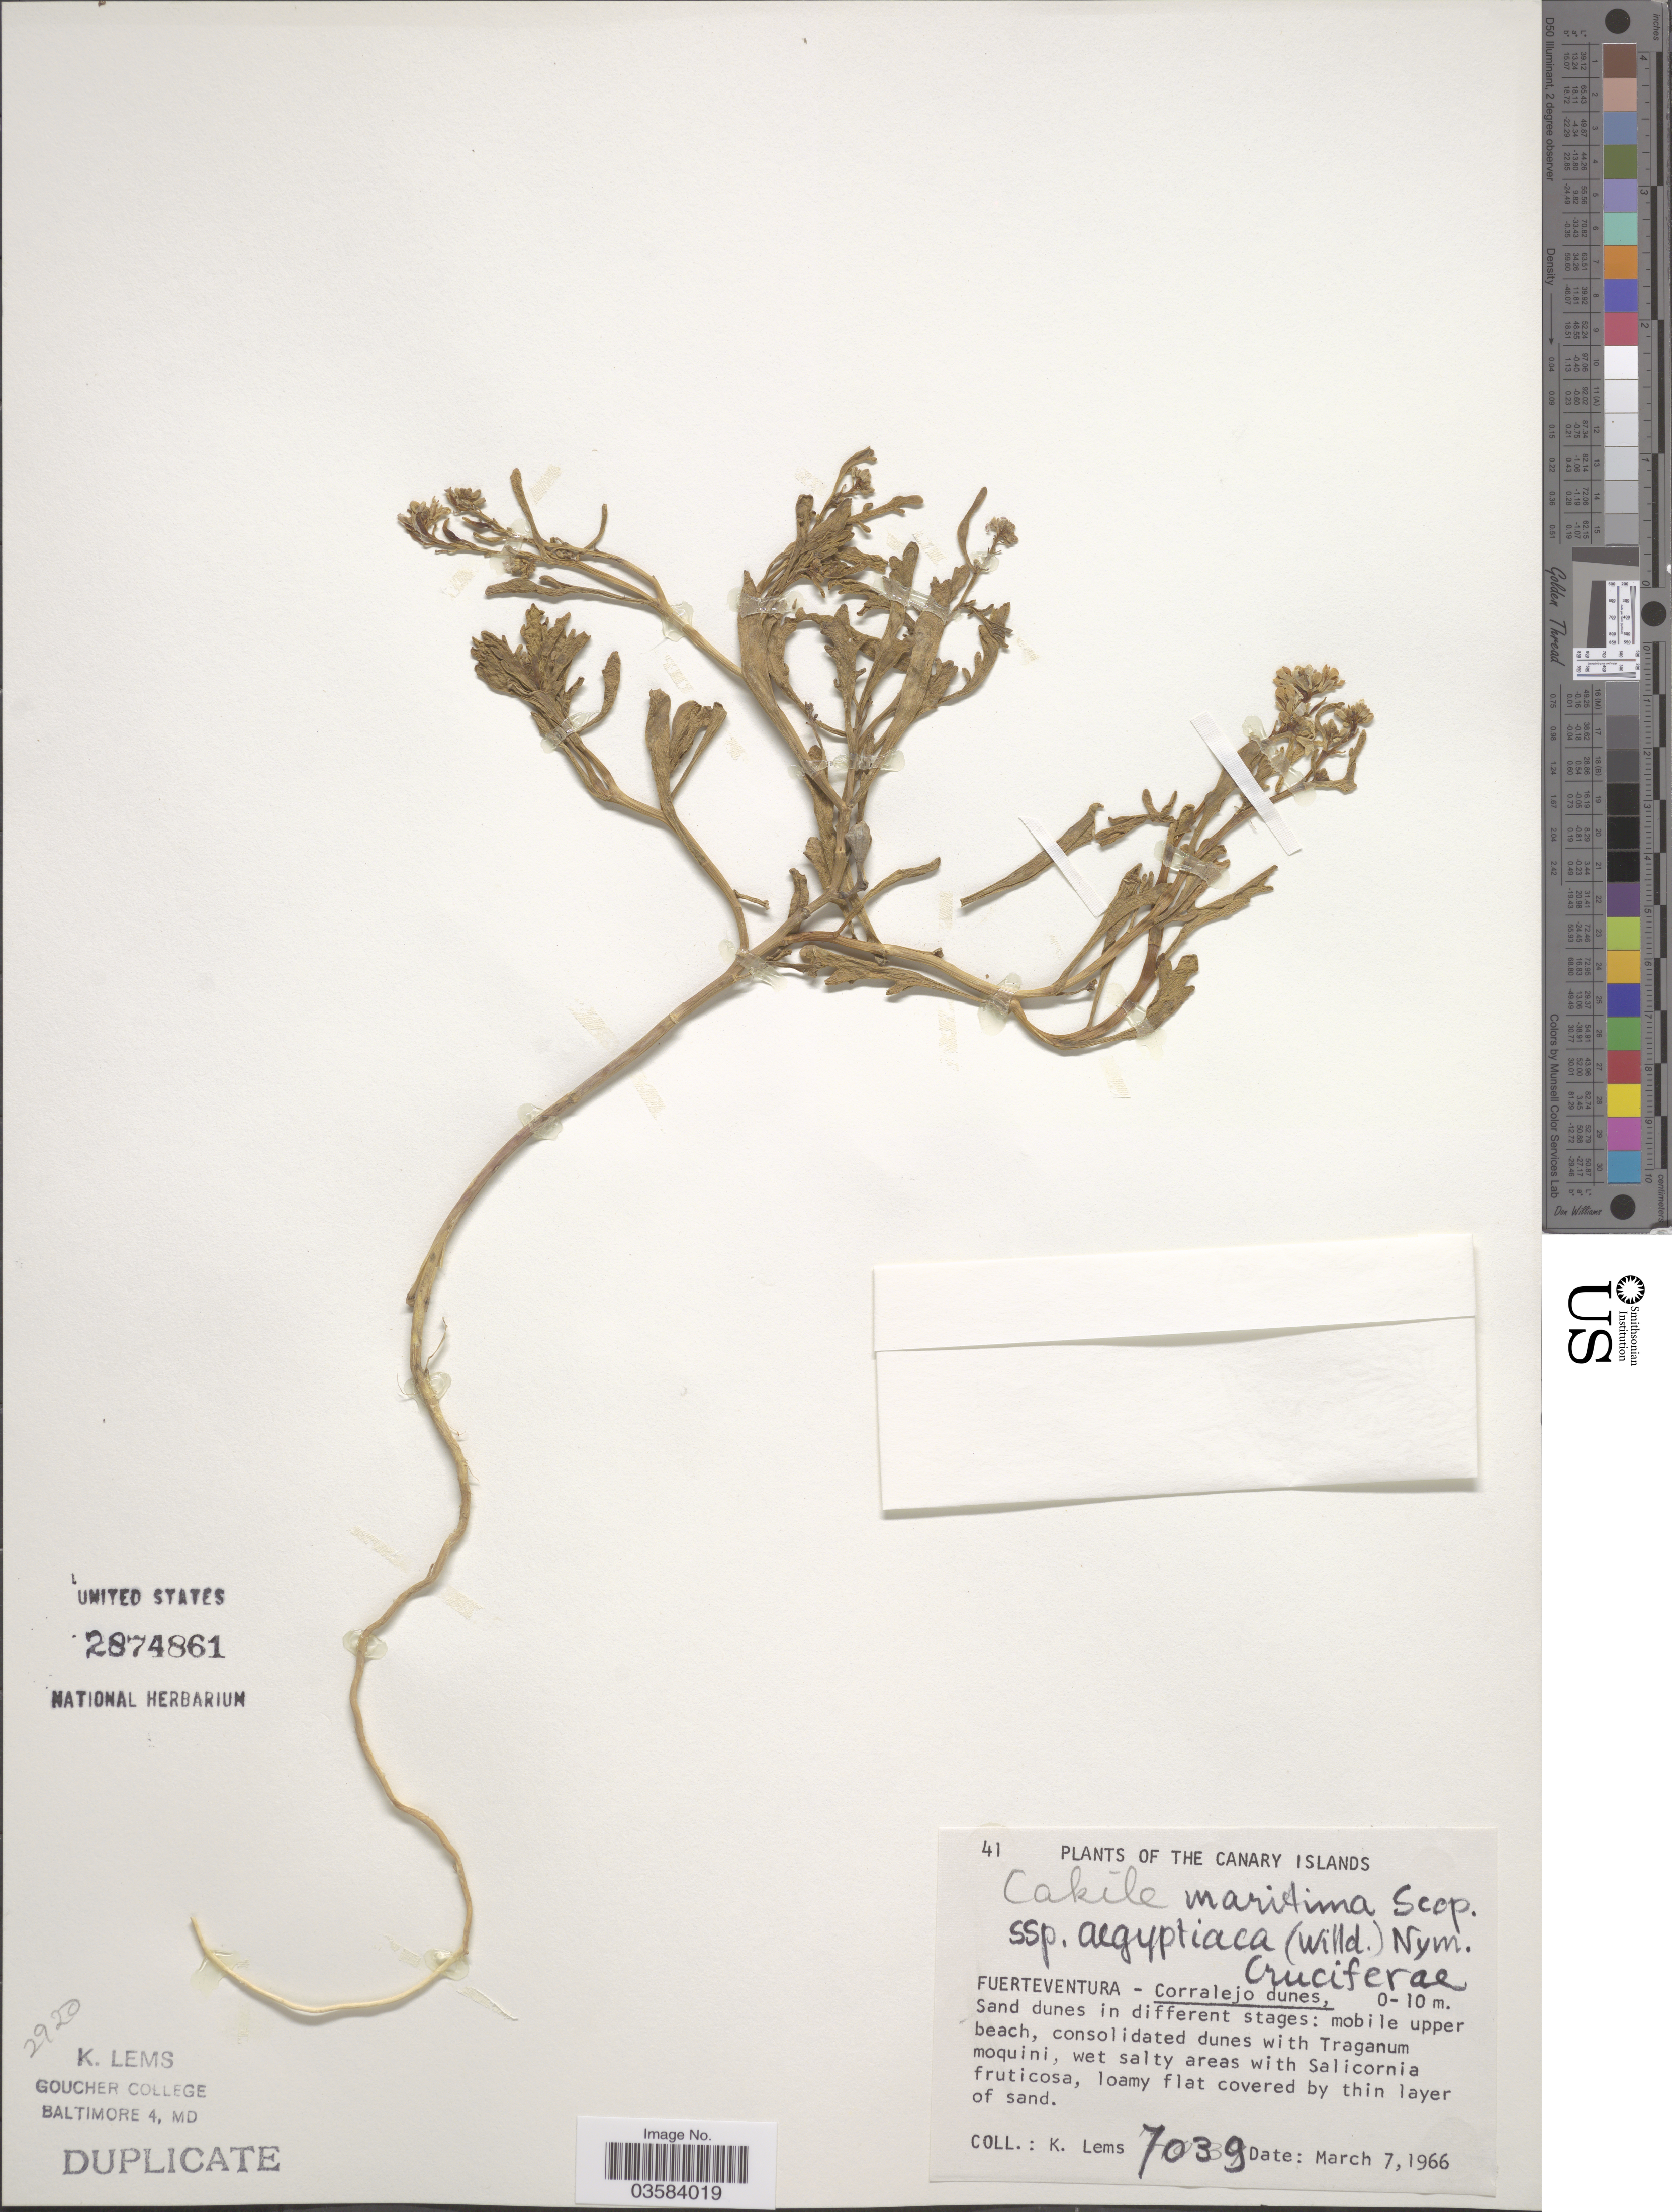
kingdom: Plantae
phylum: Tracheophyta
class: Magnoliopsida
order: Brassicales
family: Brassicaceae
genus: Cakile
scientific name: Cakile maritima subsp. maritima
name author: Scop.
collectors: K. Lems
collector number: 7039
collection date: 1966-03-07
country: Spain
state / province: Canarias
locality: The Canary Islands. Fuerteventura - Corralejos dunes.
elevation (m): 0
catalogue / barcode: US 2874861